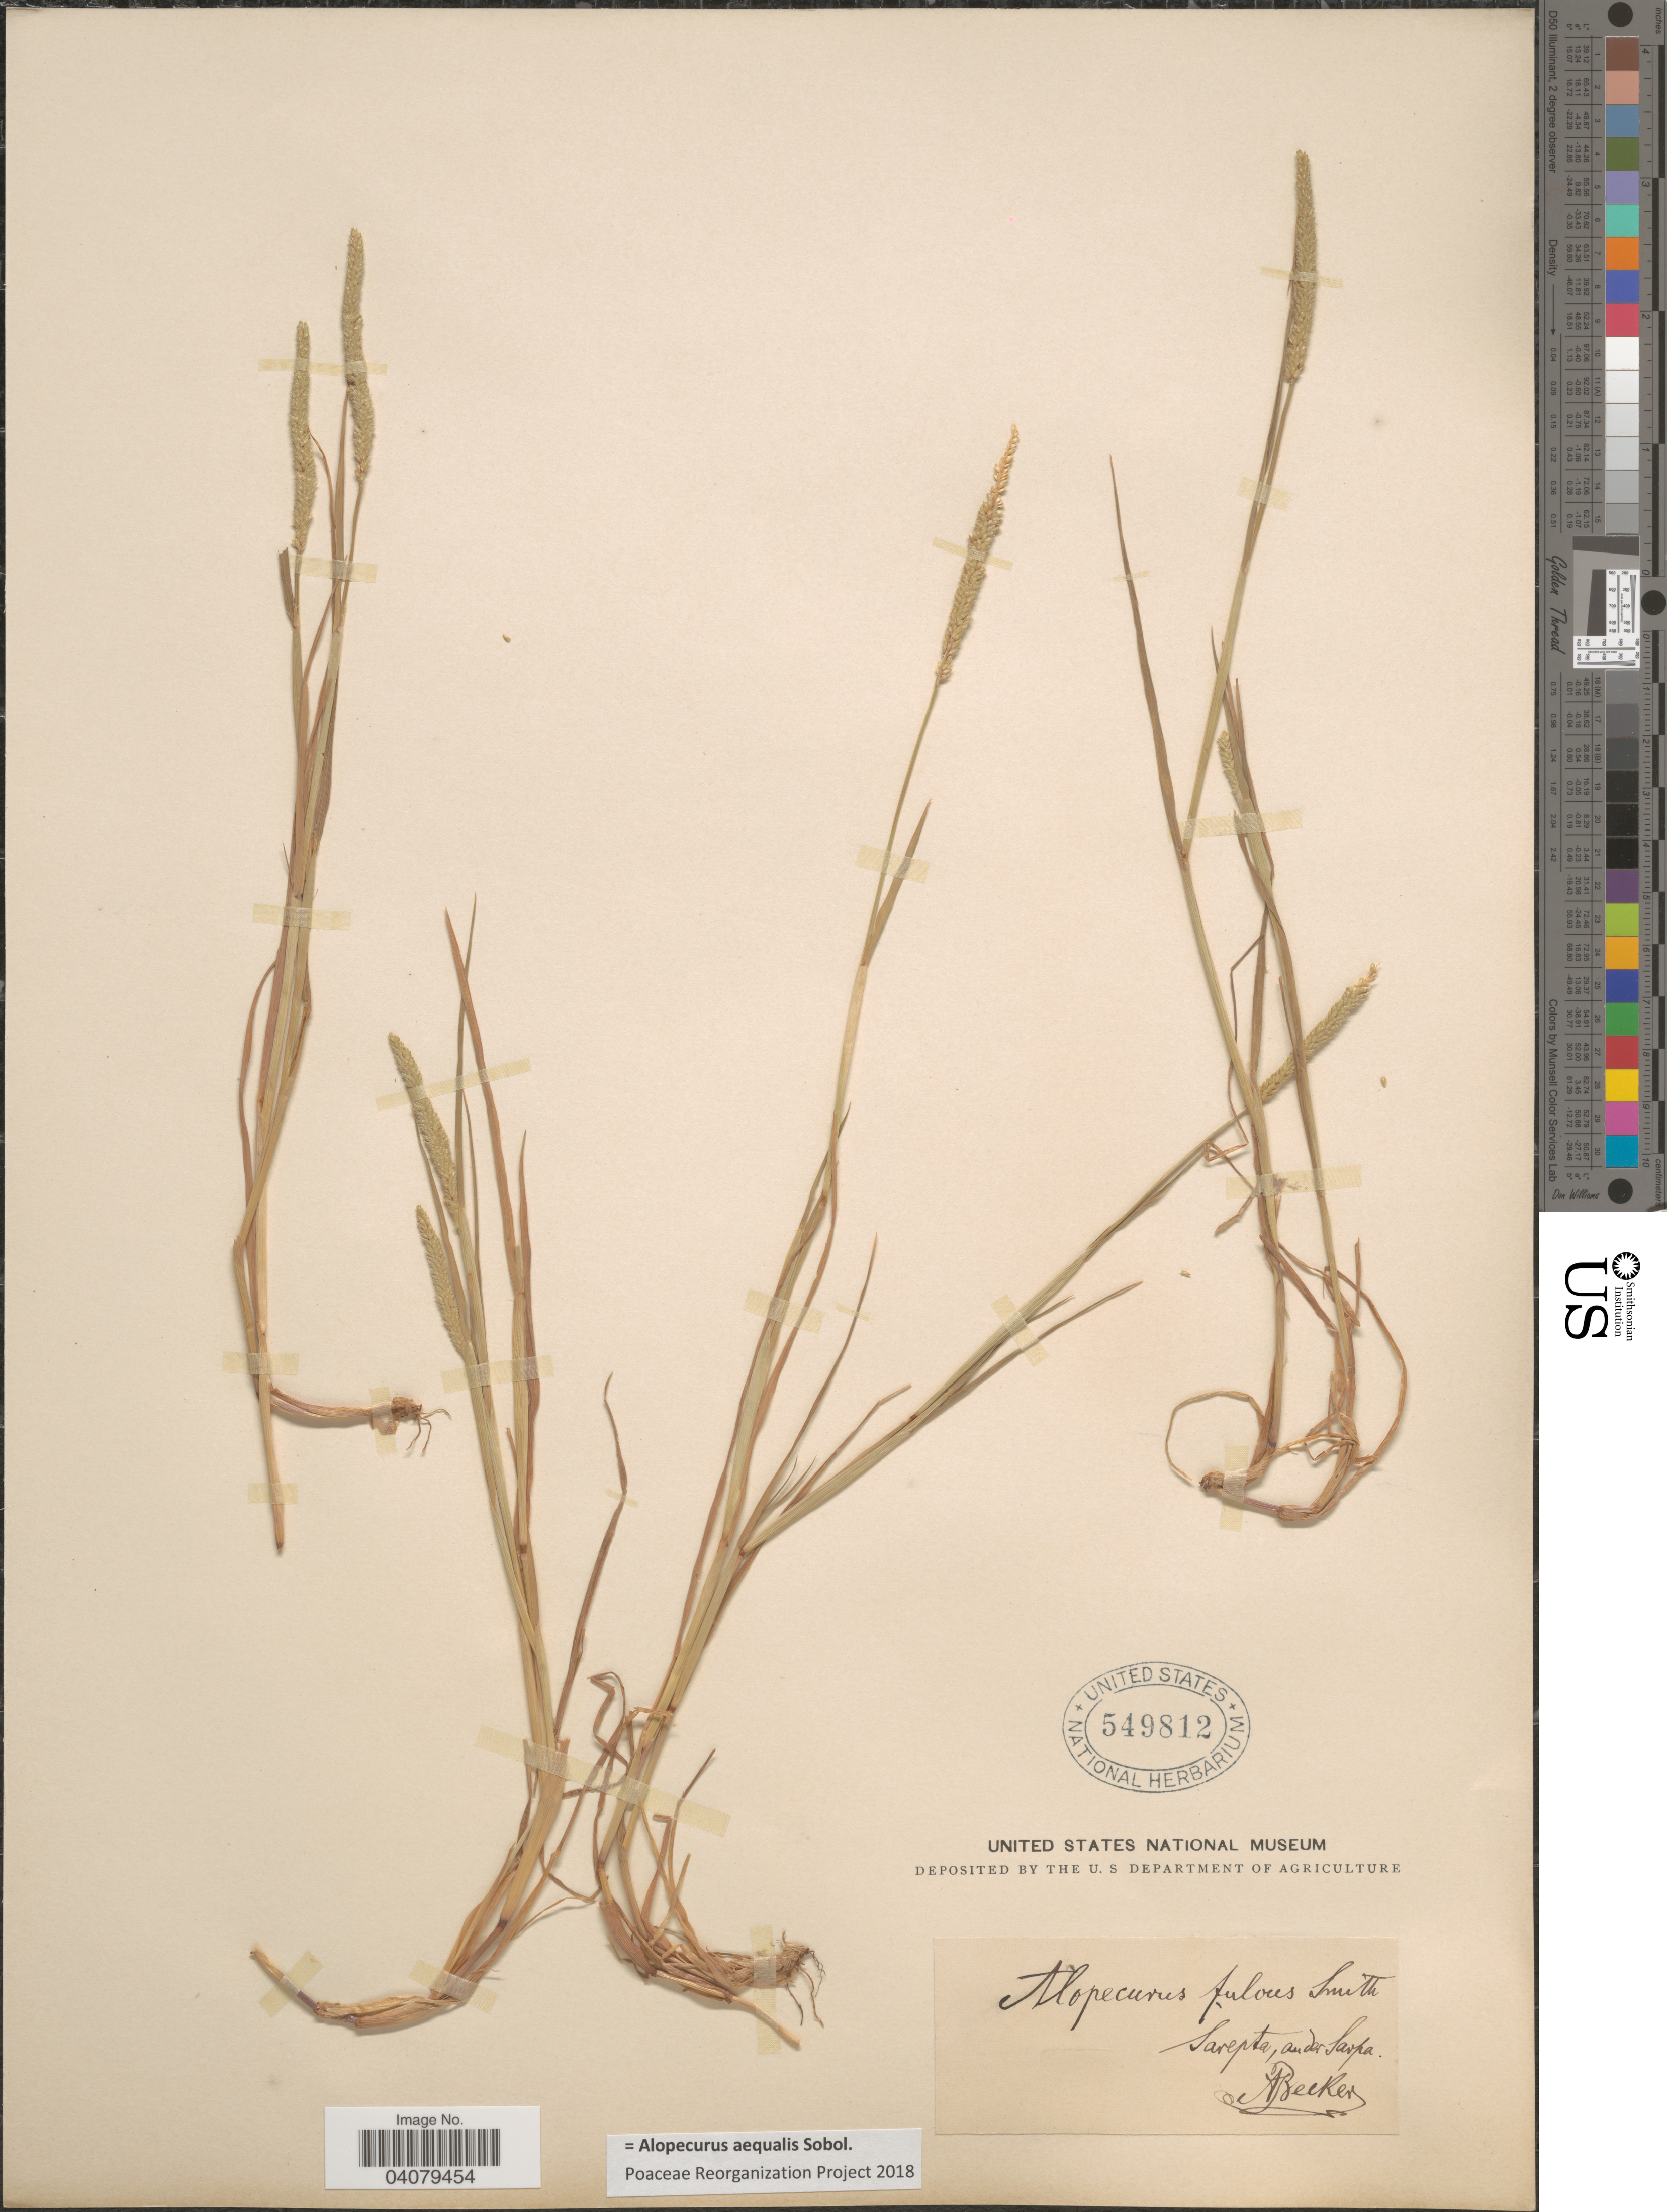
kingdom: Plantae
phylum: Tracheophyta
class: Liliopsida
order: Poales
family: Poaceae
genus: Alopecurus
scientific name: Alopecurus arundinaceus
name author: Poir.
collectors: A. Becker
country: Russian Federation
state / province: Volgograd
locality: Sarepta, an der Sarpa.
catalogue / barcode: US 549812